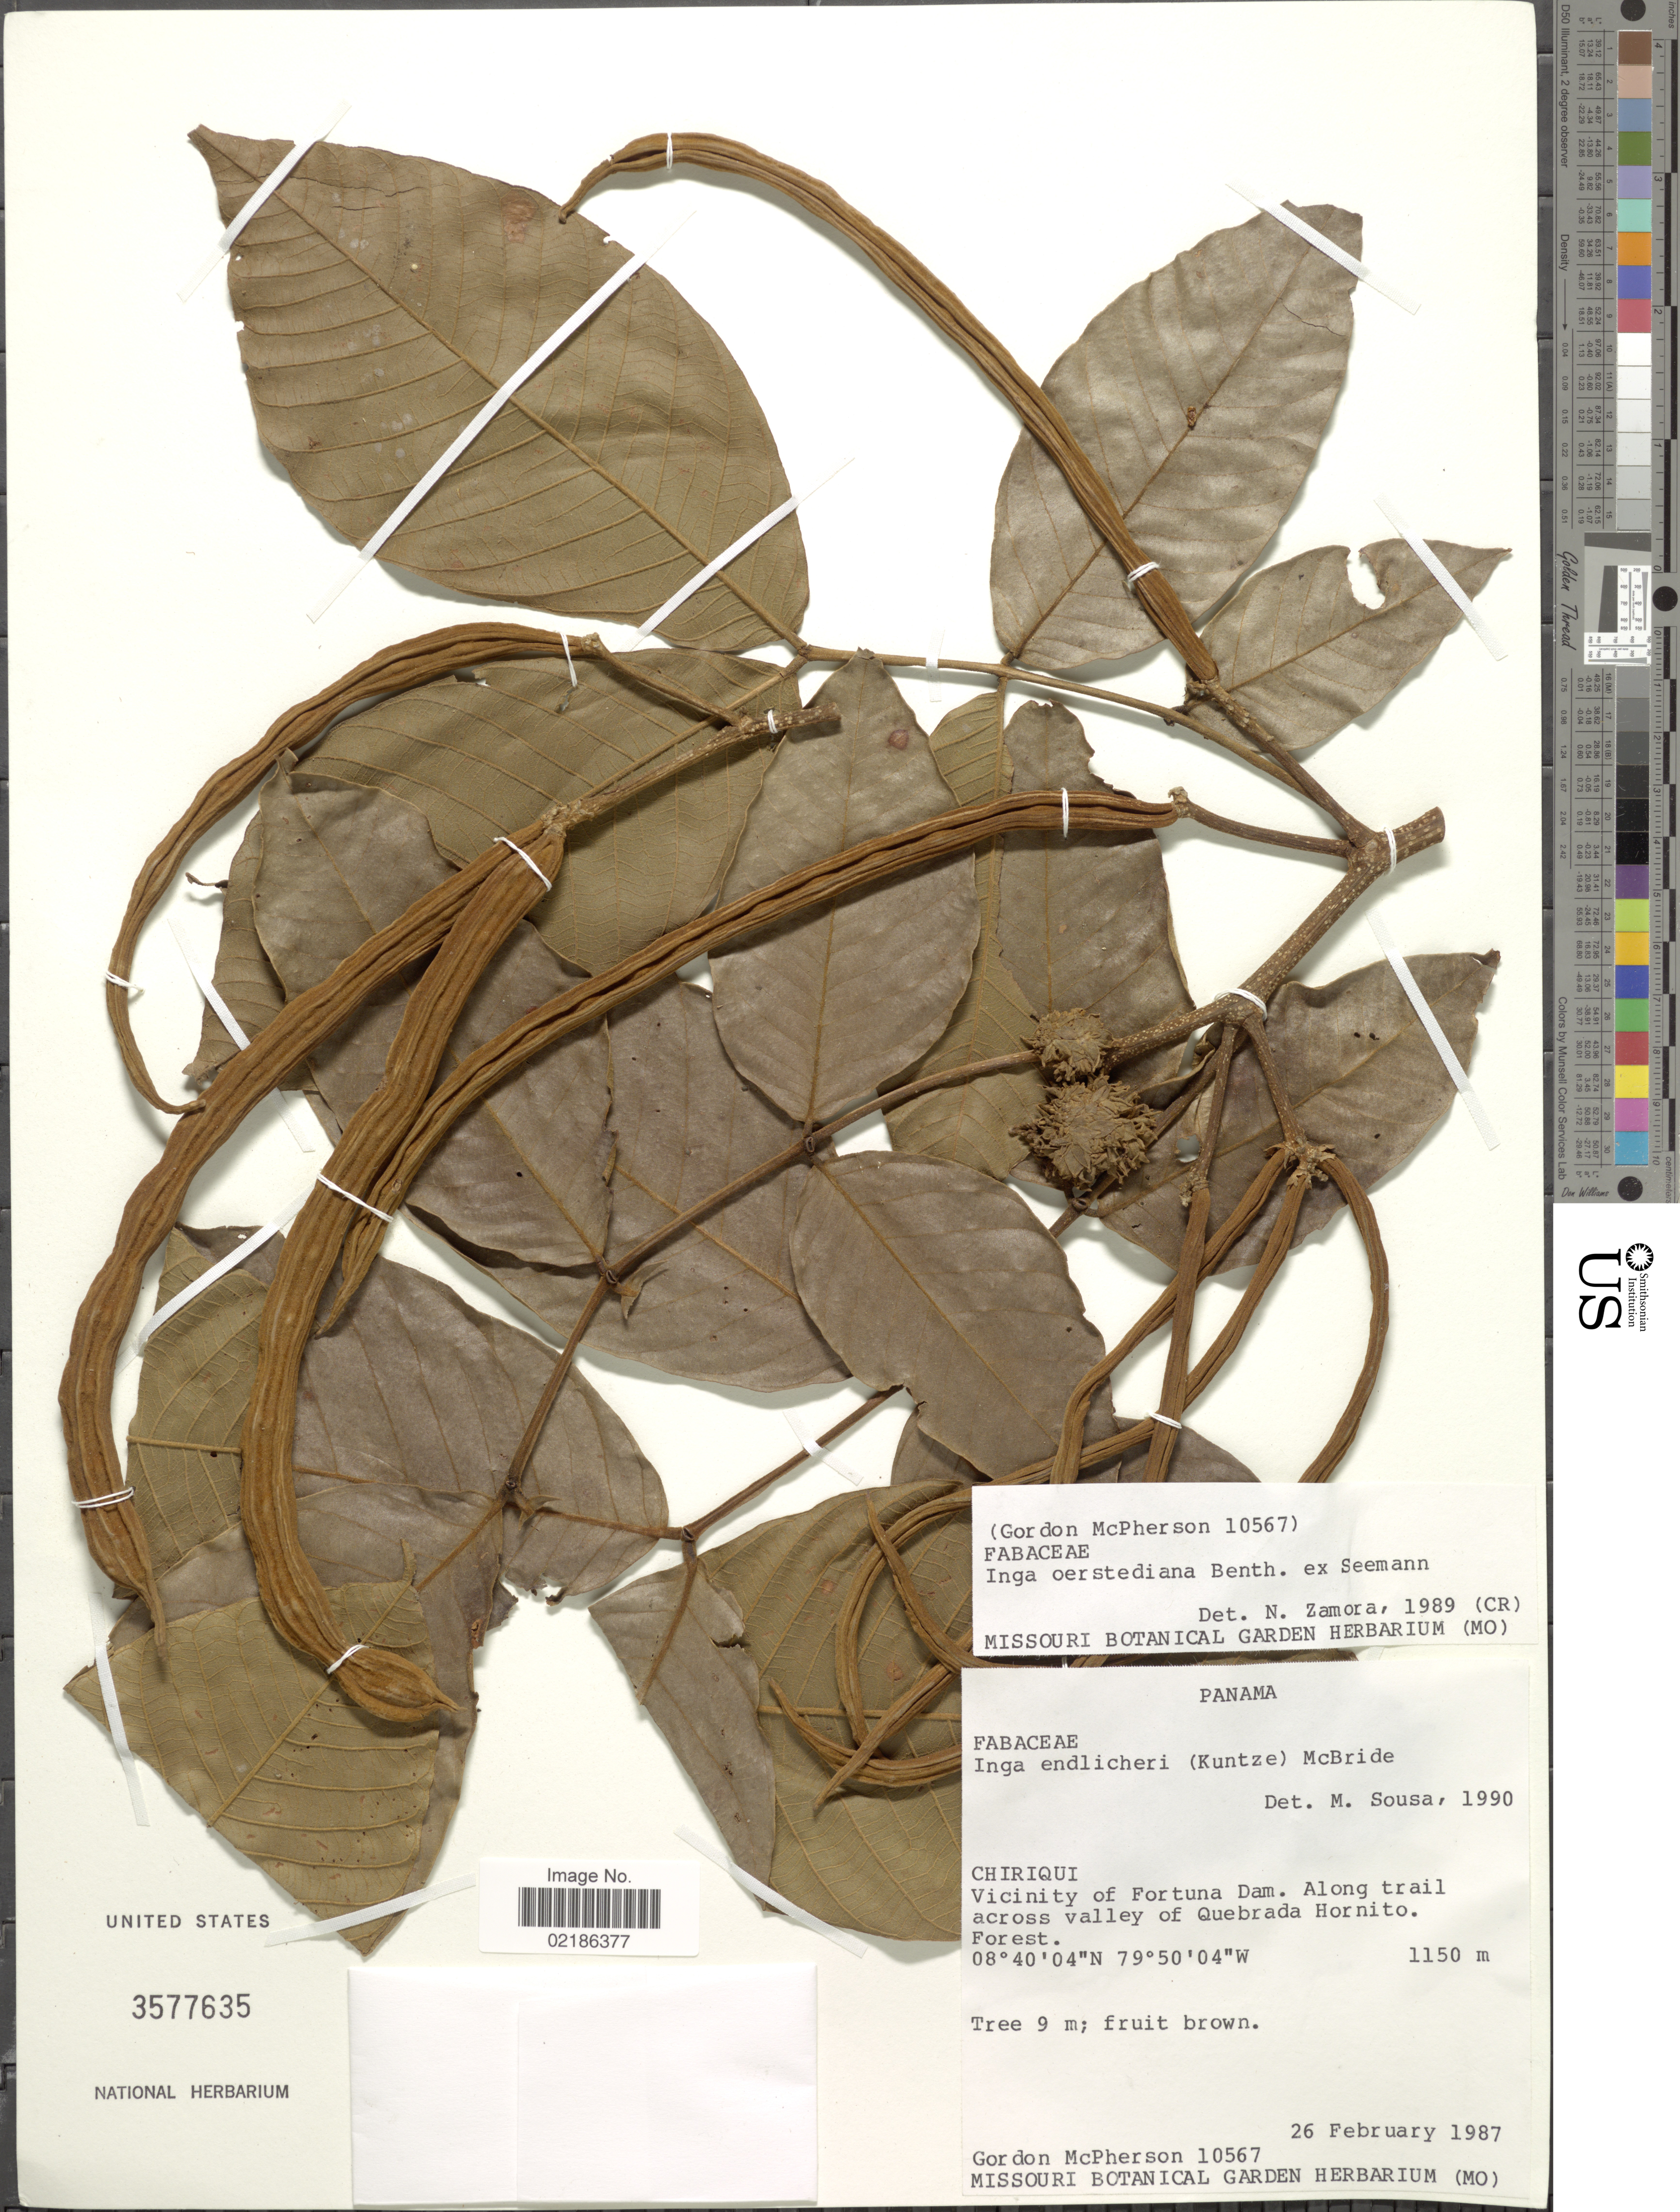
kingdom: Plantae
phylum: Tracheophyta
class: Magnoliopsida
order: Fabales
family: Fabaceae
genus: Inga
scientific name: Inga oerstediana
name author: Benth.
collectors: G. D. McPherson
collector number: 10567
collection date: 1987-02-26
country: Panama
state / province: Chiriqui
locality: Vicinity of Fortuna Dam, along trail across valley of Quebrada Hornito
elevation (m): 1150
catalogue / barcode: US 3577635